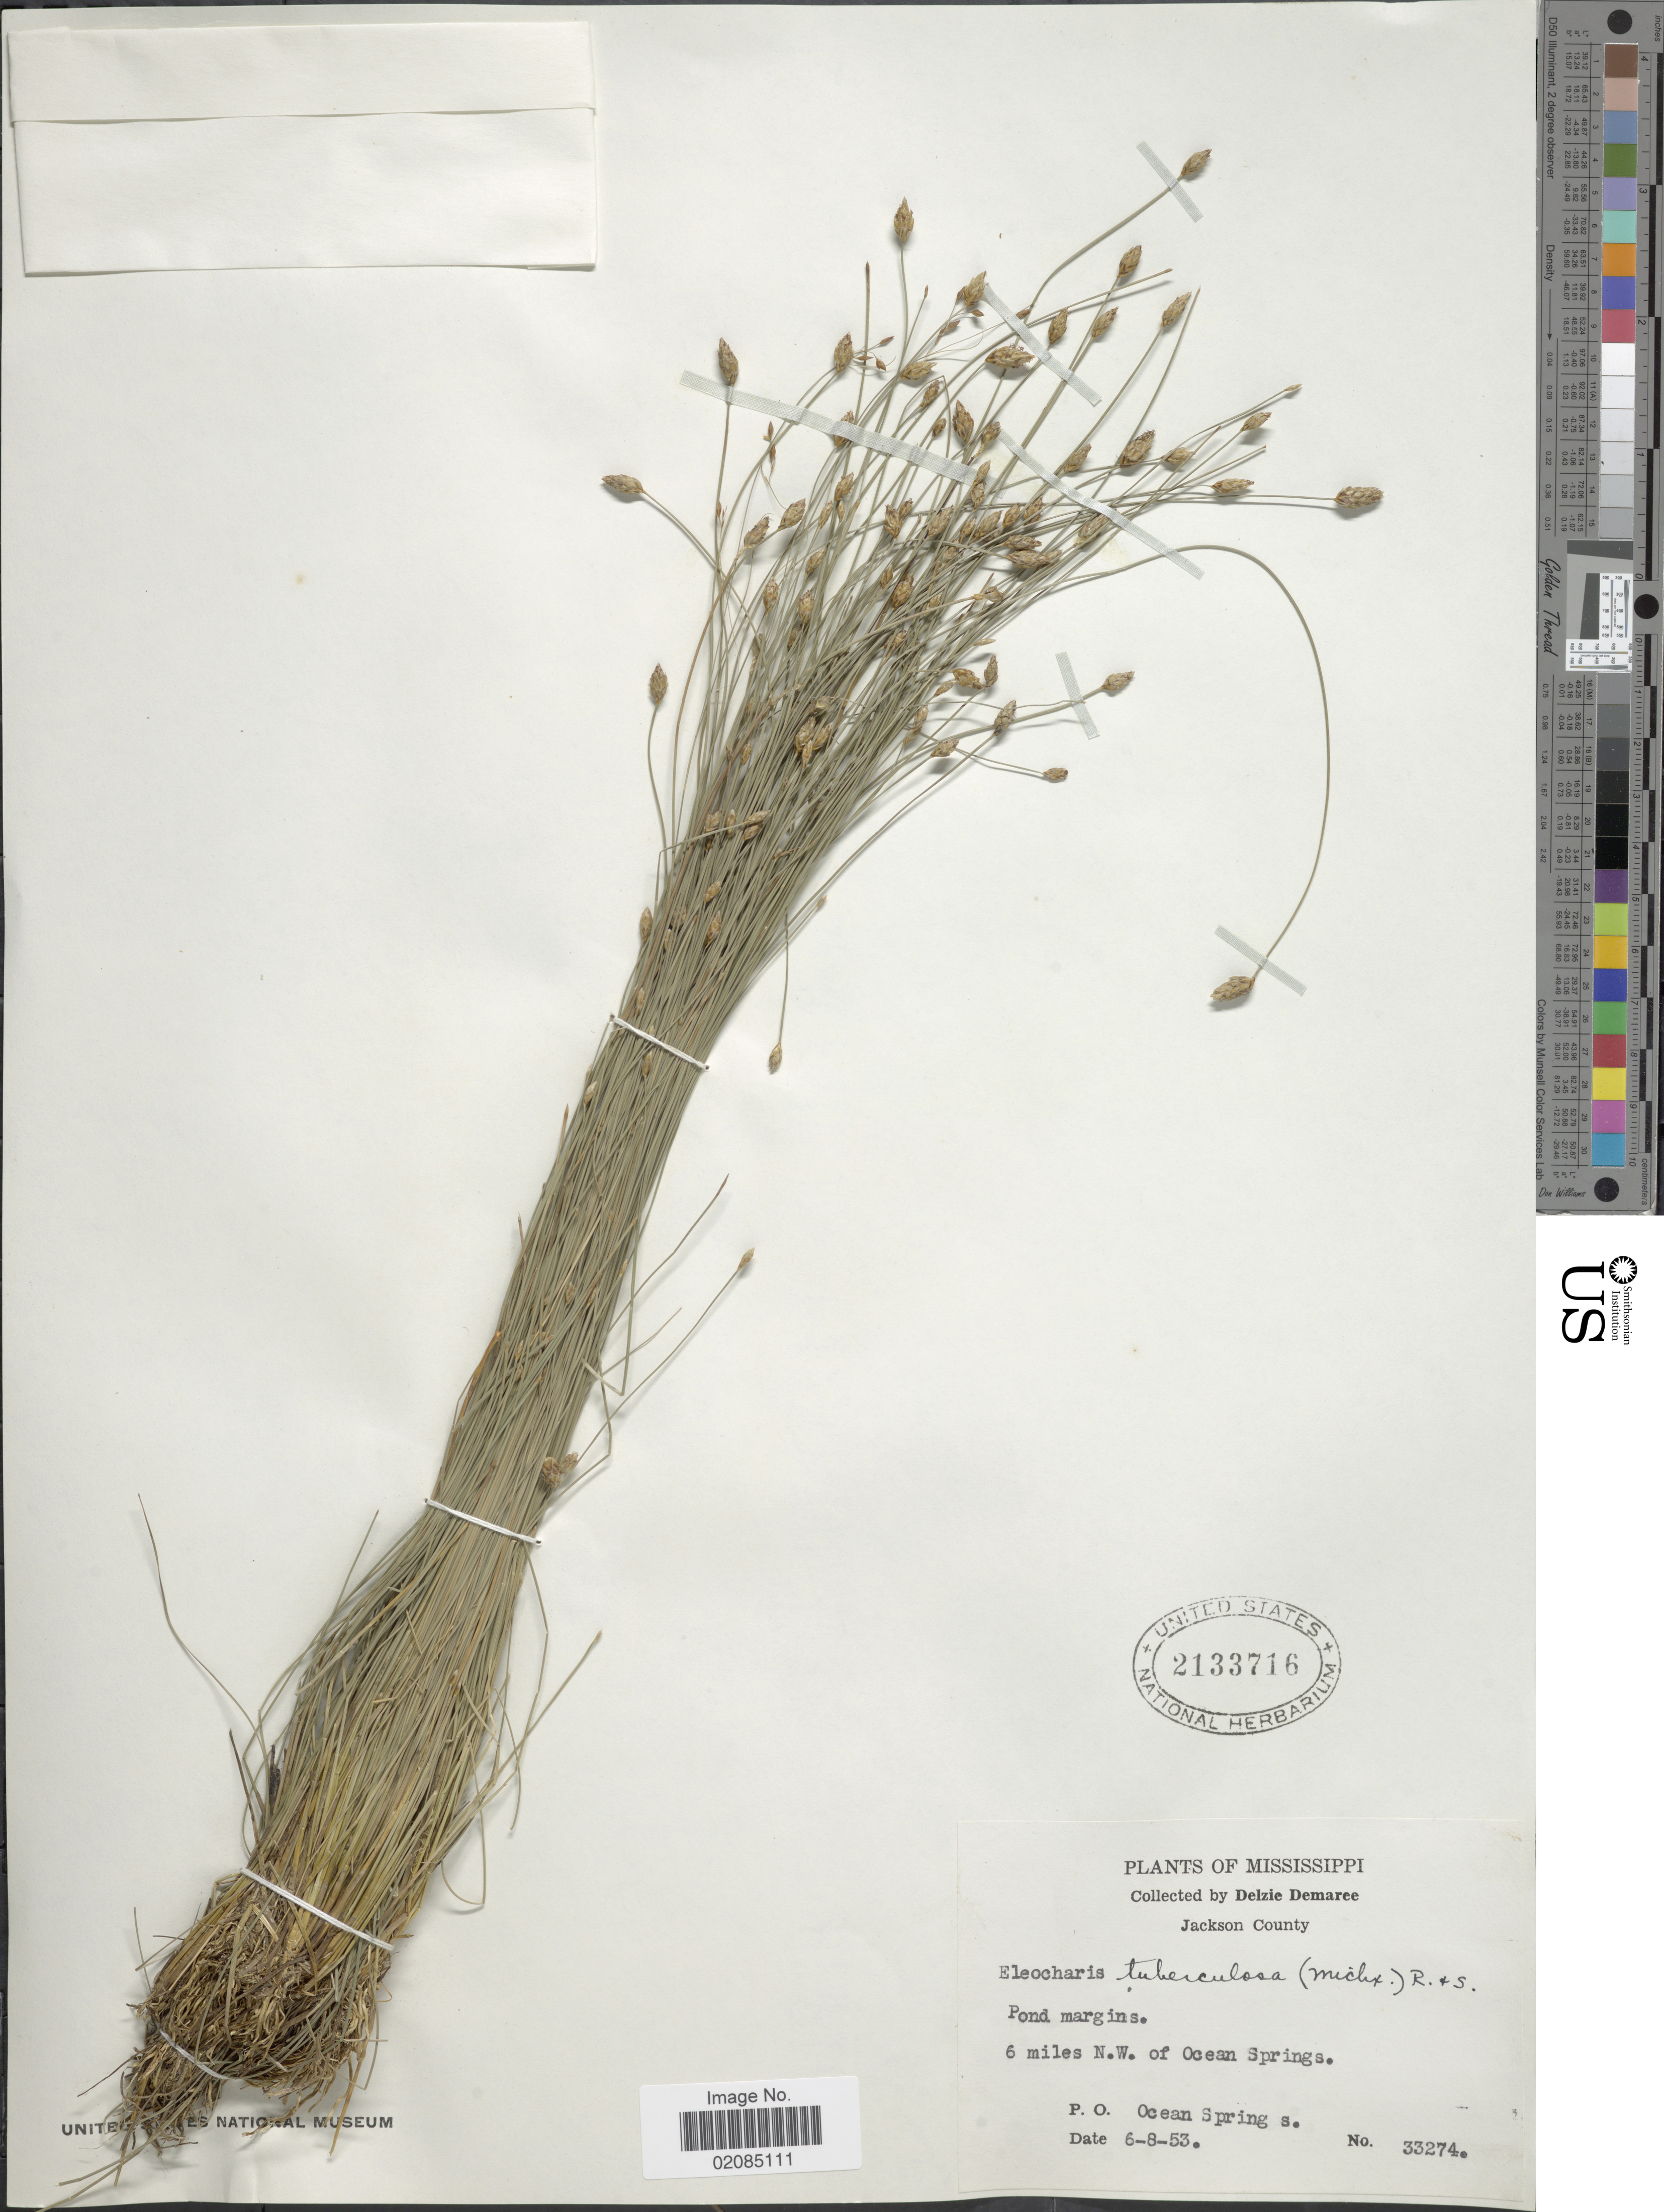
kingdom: Plantae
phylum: Tracheophyta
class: Liliopsida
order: Poales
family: Cyperaceae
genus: Eleocharis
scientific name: Eleocharis tuberculosa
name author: (Michx.) Roem. & Schult.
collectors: D. Demaree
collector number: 33274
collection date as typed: Transcribed d/m/y: 8/6/53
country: United States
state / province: Mississippi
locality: Jackson County, Pond margins, 6 miles N.W. of Ocean Springs.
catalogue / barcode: US 2133716